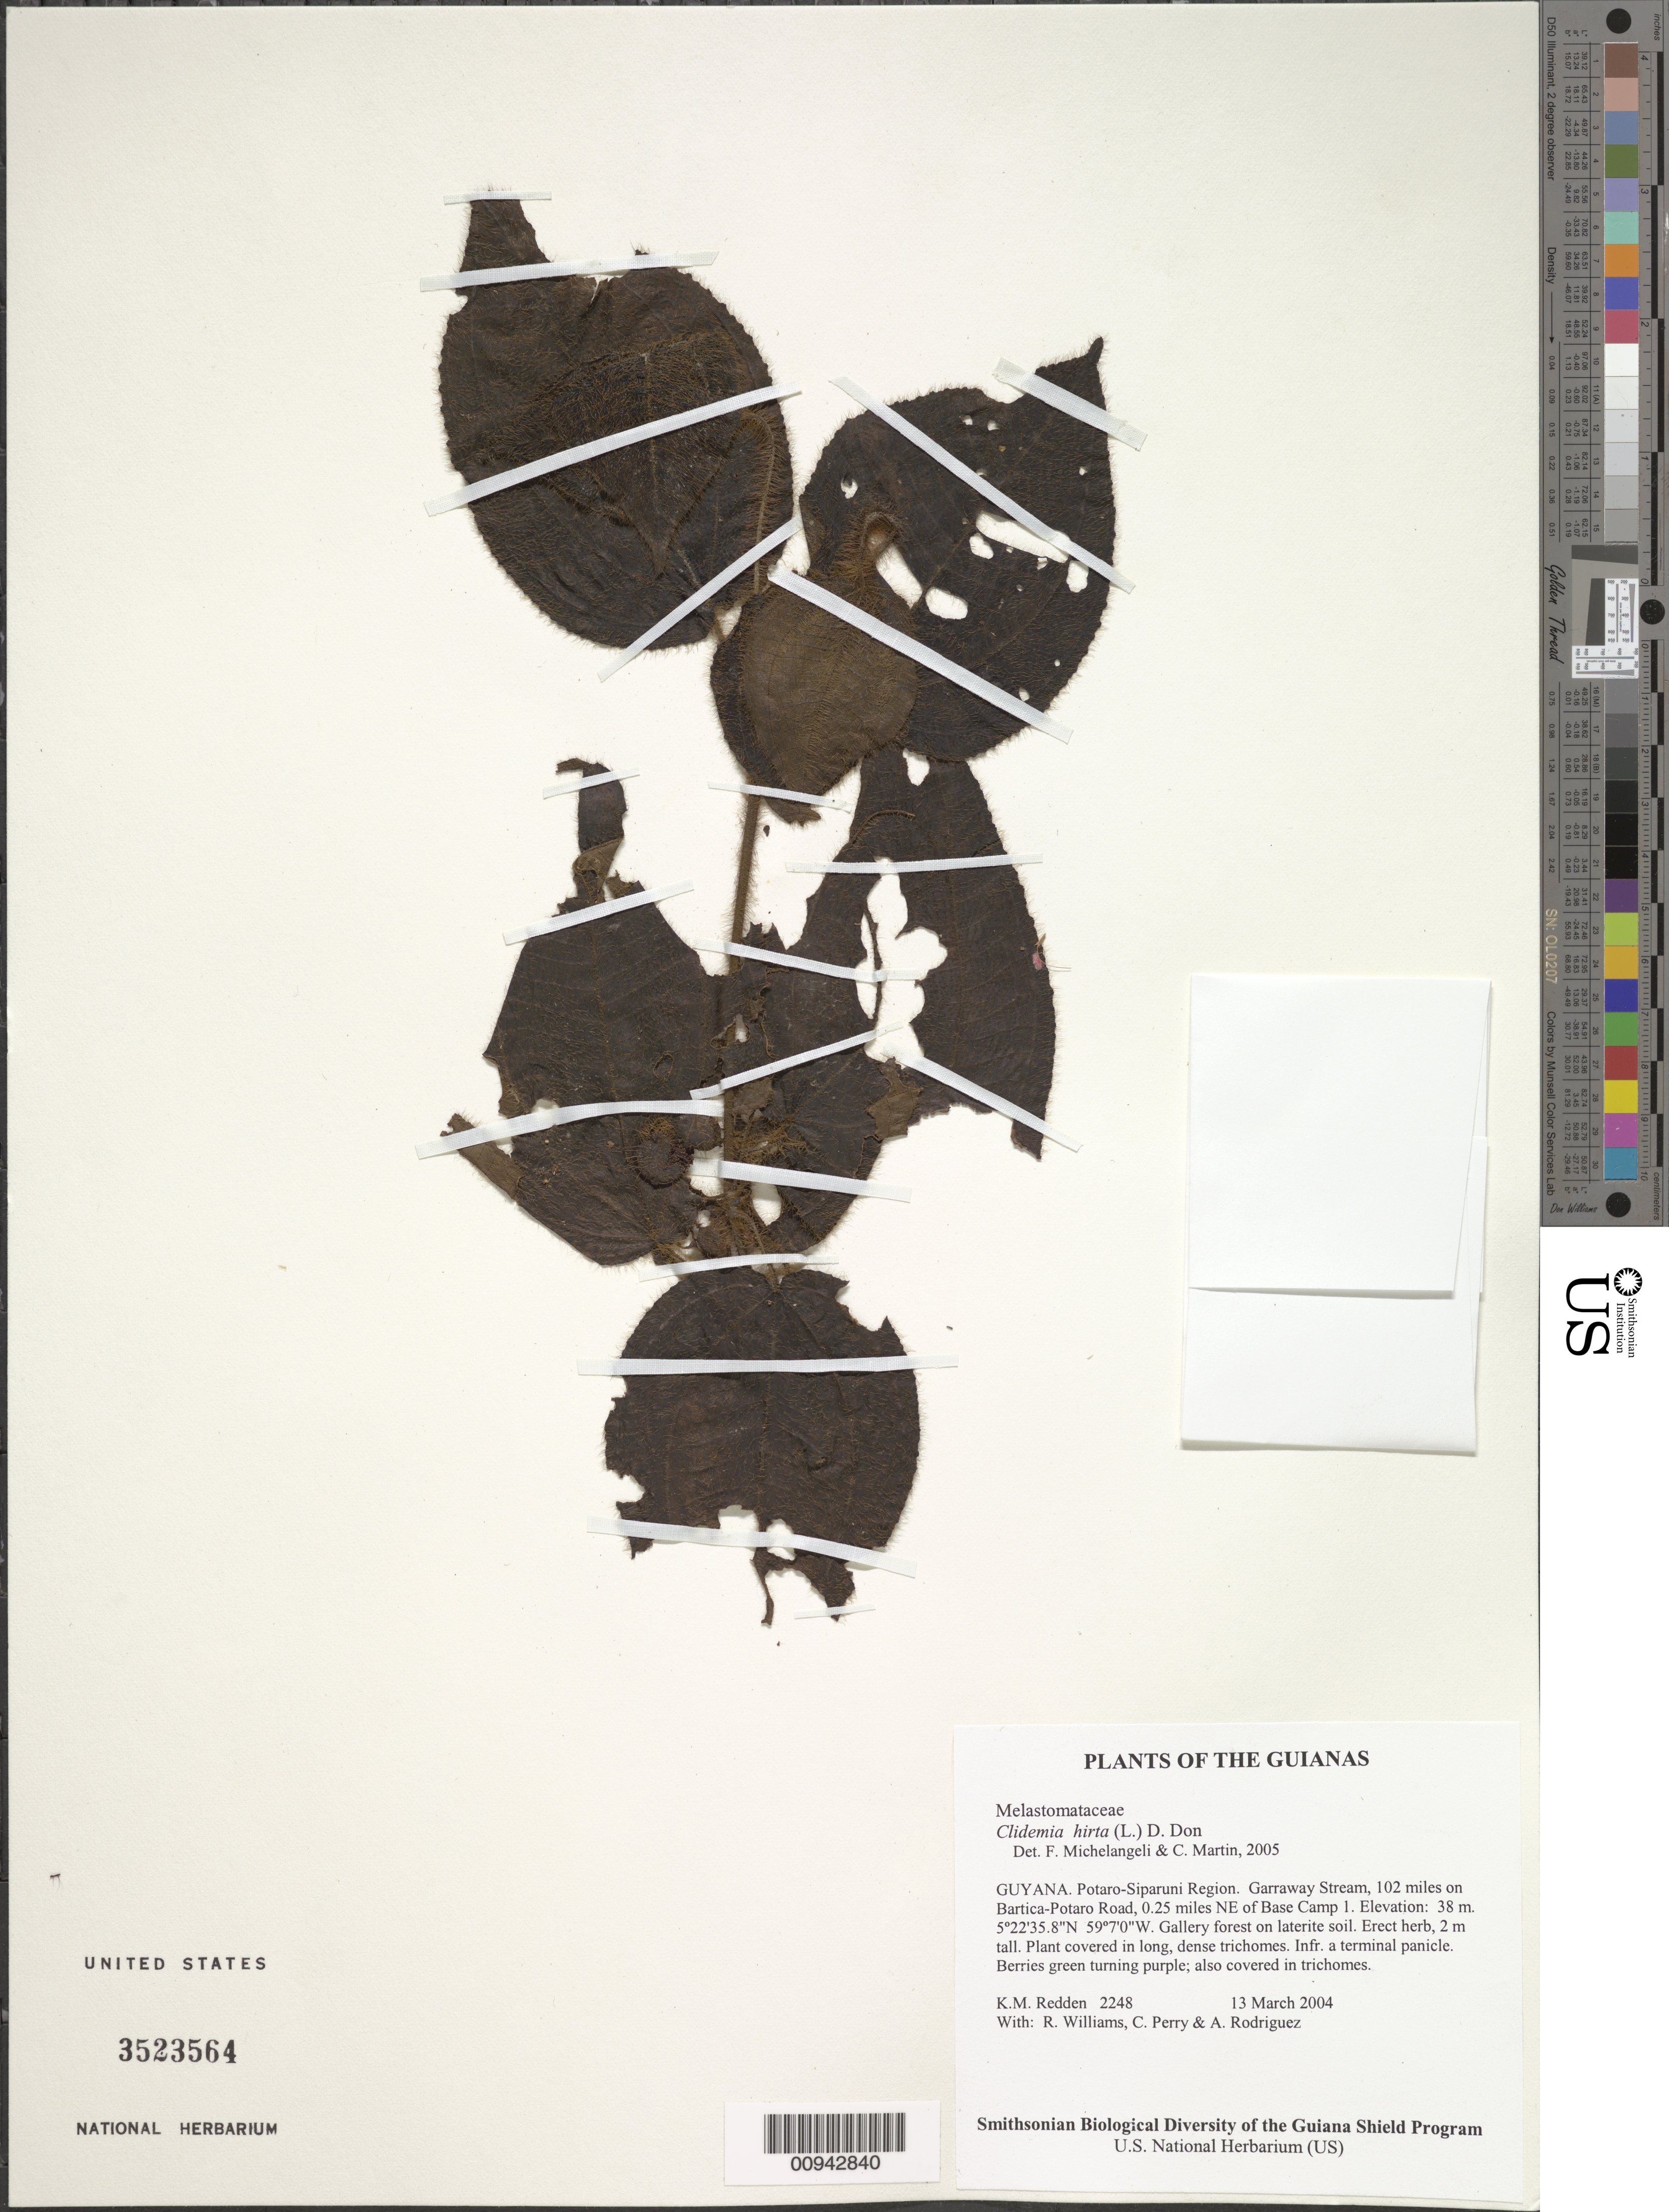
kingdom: Plantae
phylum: Tracheophyta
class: Magnoliopsida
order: Myrtales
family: Melastomataceae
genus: Clidemia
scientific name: Clidemia hirta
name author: (L.) D. Don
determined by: Michelangeli, F. A.; Martin, C.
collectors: K. M. Redden, R. Williams, C. Perry & A. Rodriguez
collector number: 2248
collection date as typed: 13 March 2004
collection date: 2004-03-13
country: Guyana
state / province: Potaro-Siparuni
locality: Garraway Stream, 102 miles on Bartica-Potaro Road, 0.25 miles NE of Base Camp 1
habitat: Gallery forest on laterite soil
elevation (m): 38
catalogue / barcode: US 3523564